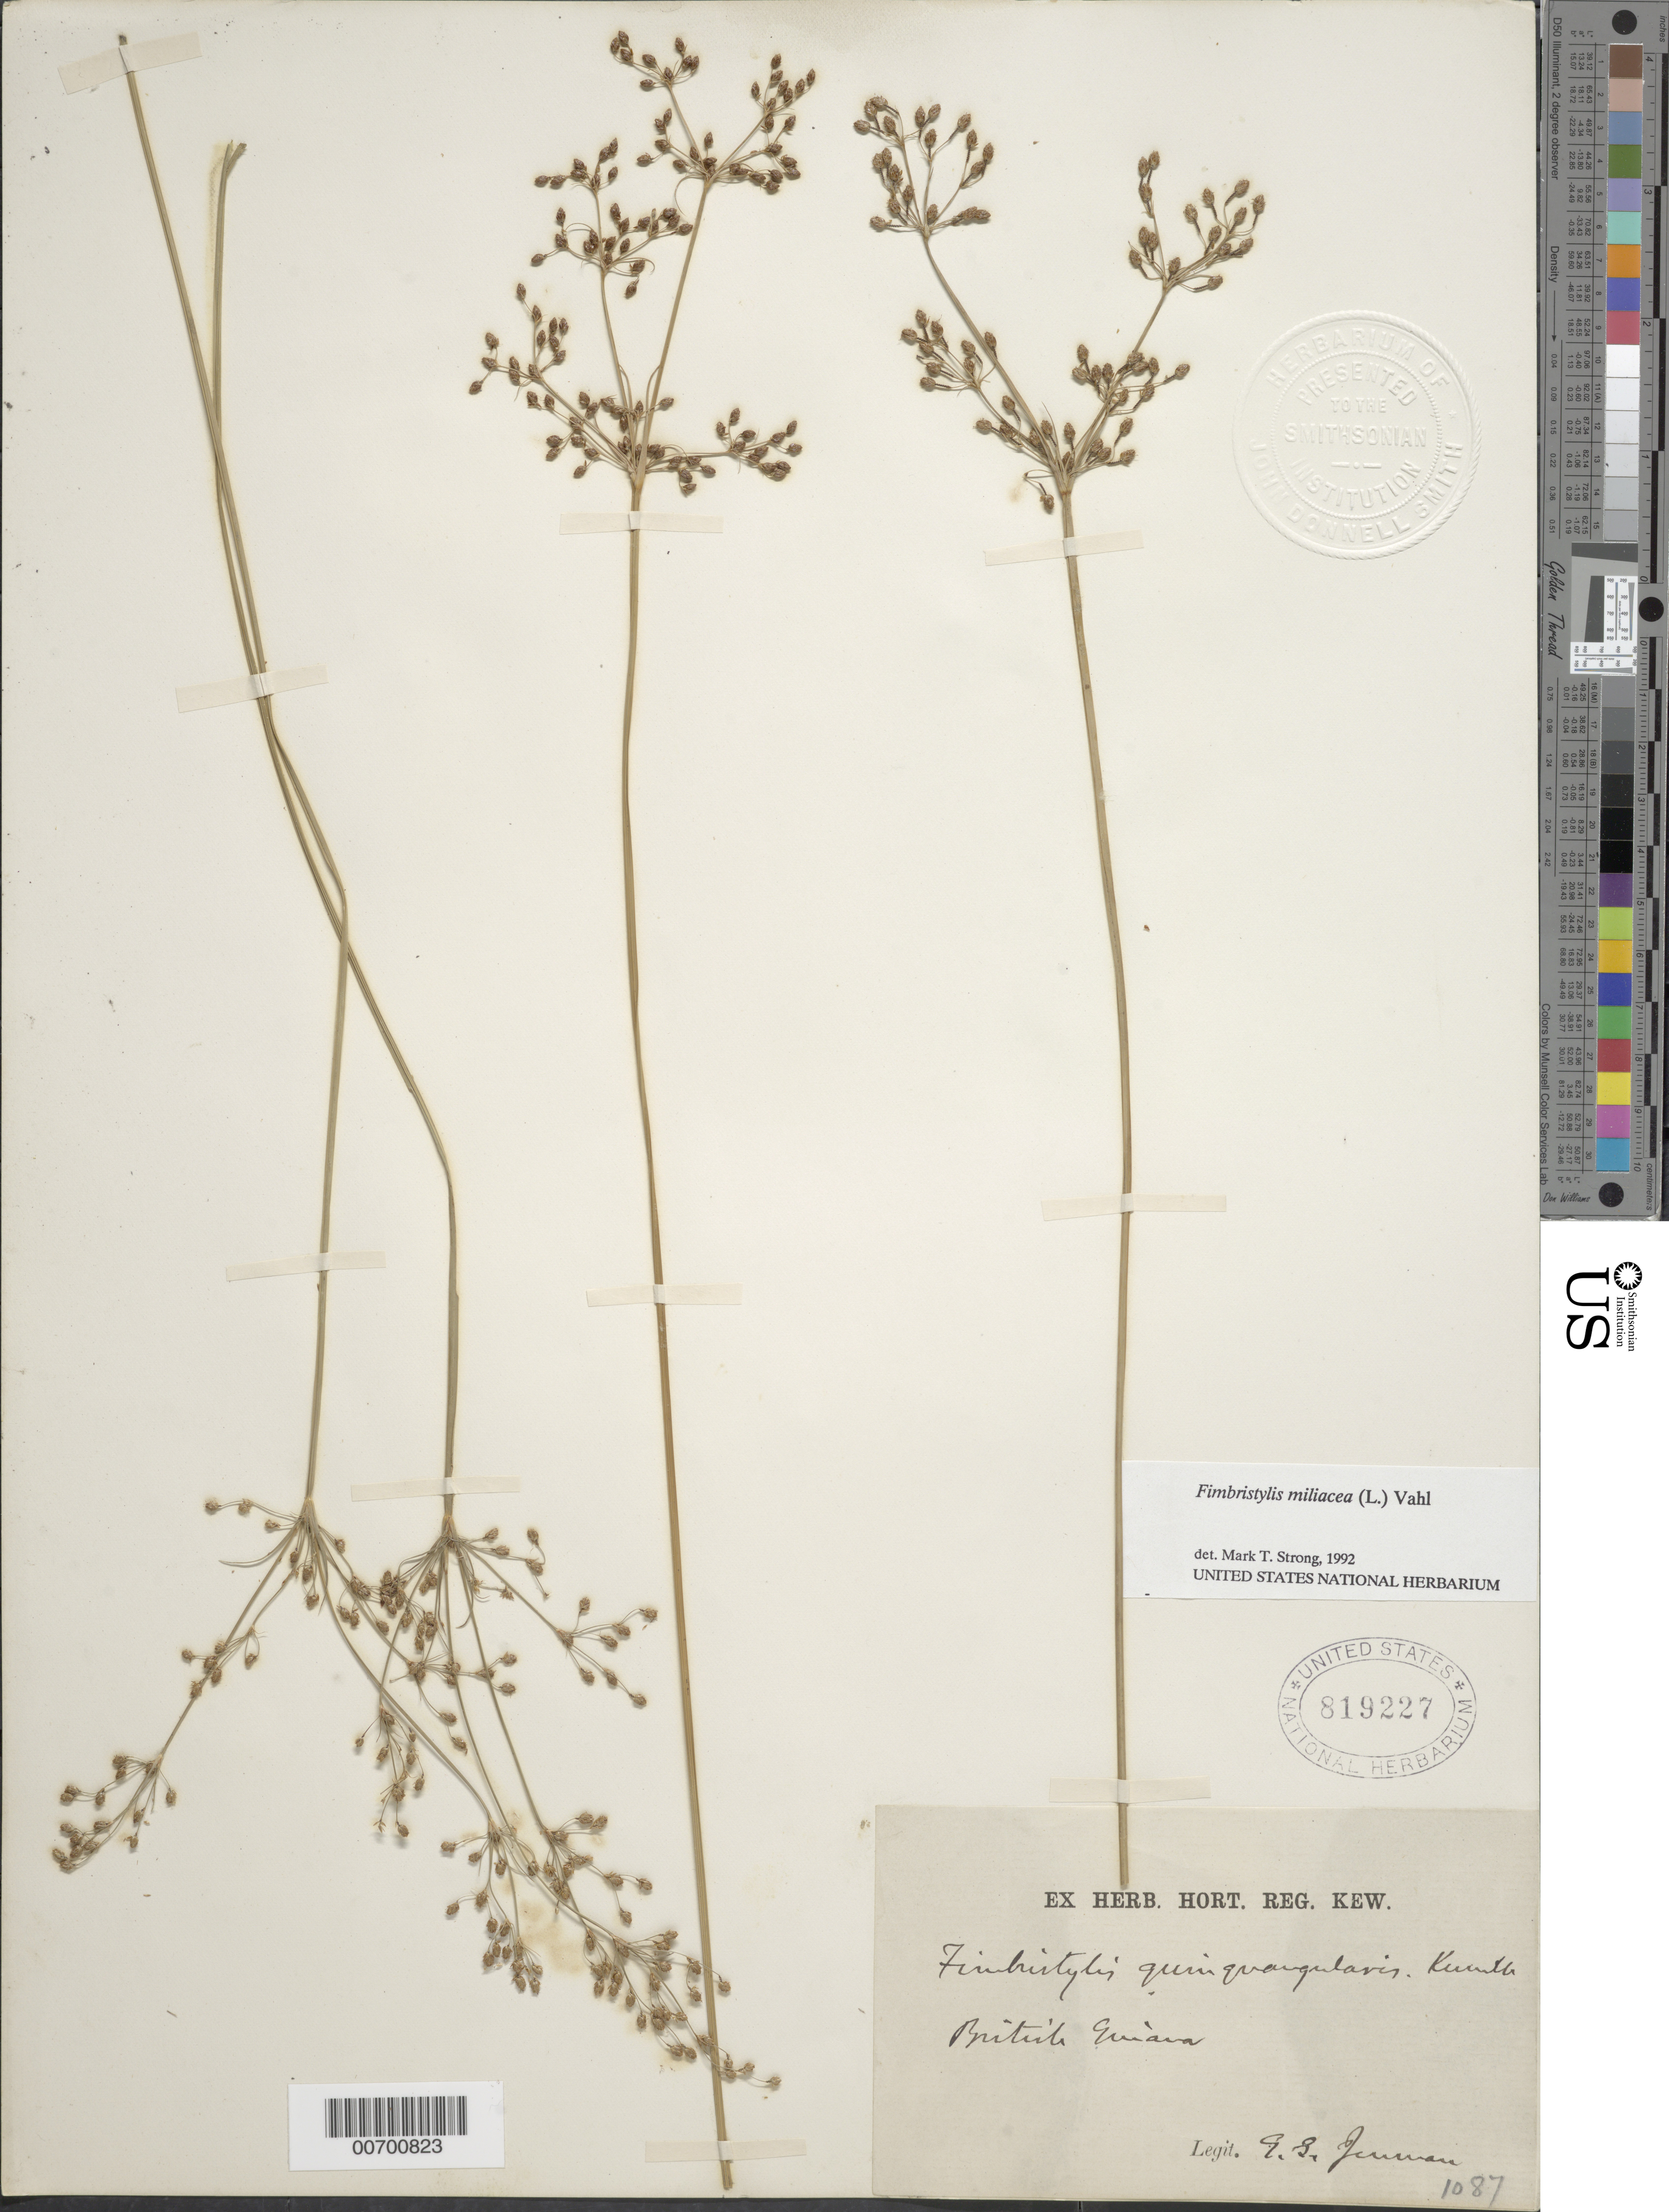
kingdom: Plantae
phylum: Tracheophyta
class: Liliopsida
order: Poales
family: Cyperaceae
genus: Fimbristylis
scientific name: Fimbristylis littoralis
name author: Gaudich.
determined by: Strong, M. T., (US), Smithsonian Institution - National Museum of Natural History (UNITED STATES)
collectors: G. S. Jenman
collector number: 1087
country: Guyana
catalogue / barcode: US 819227